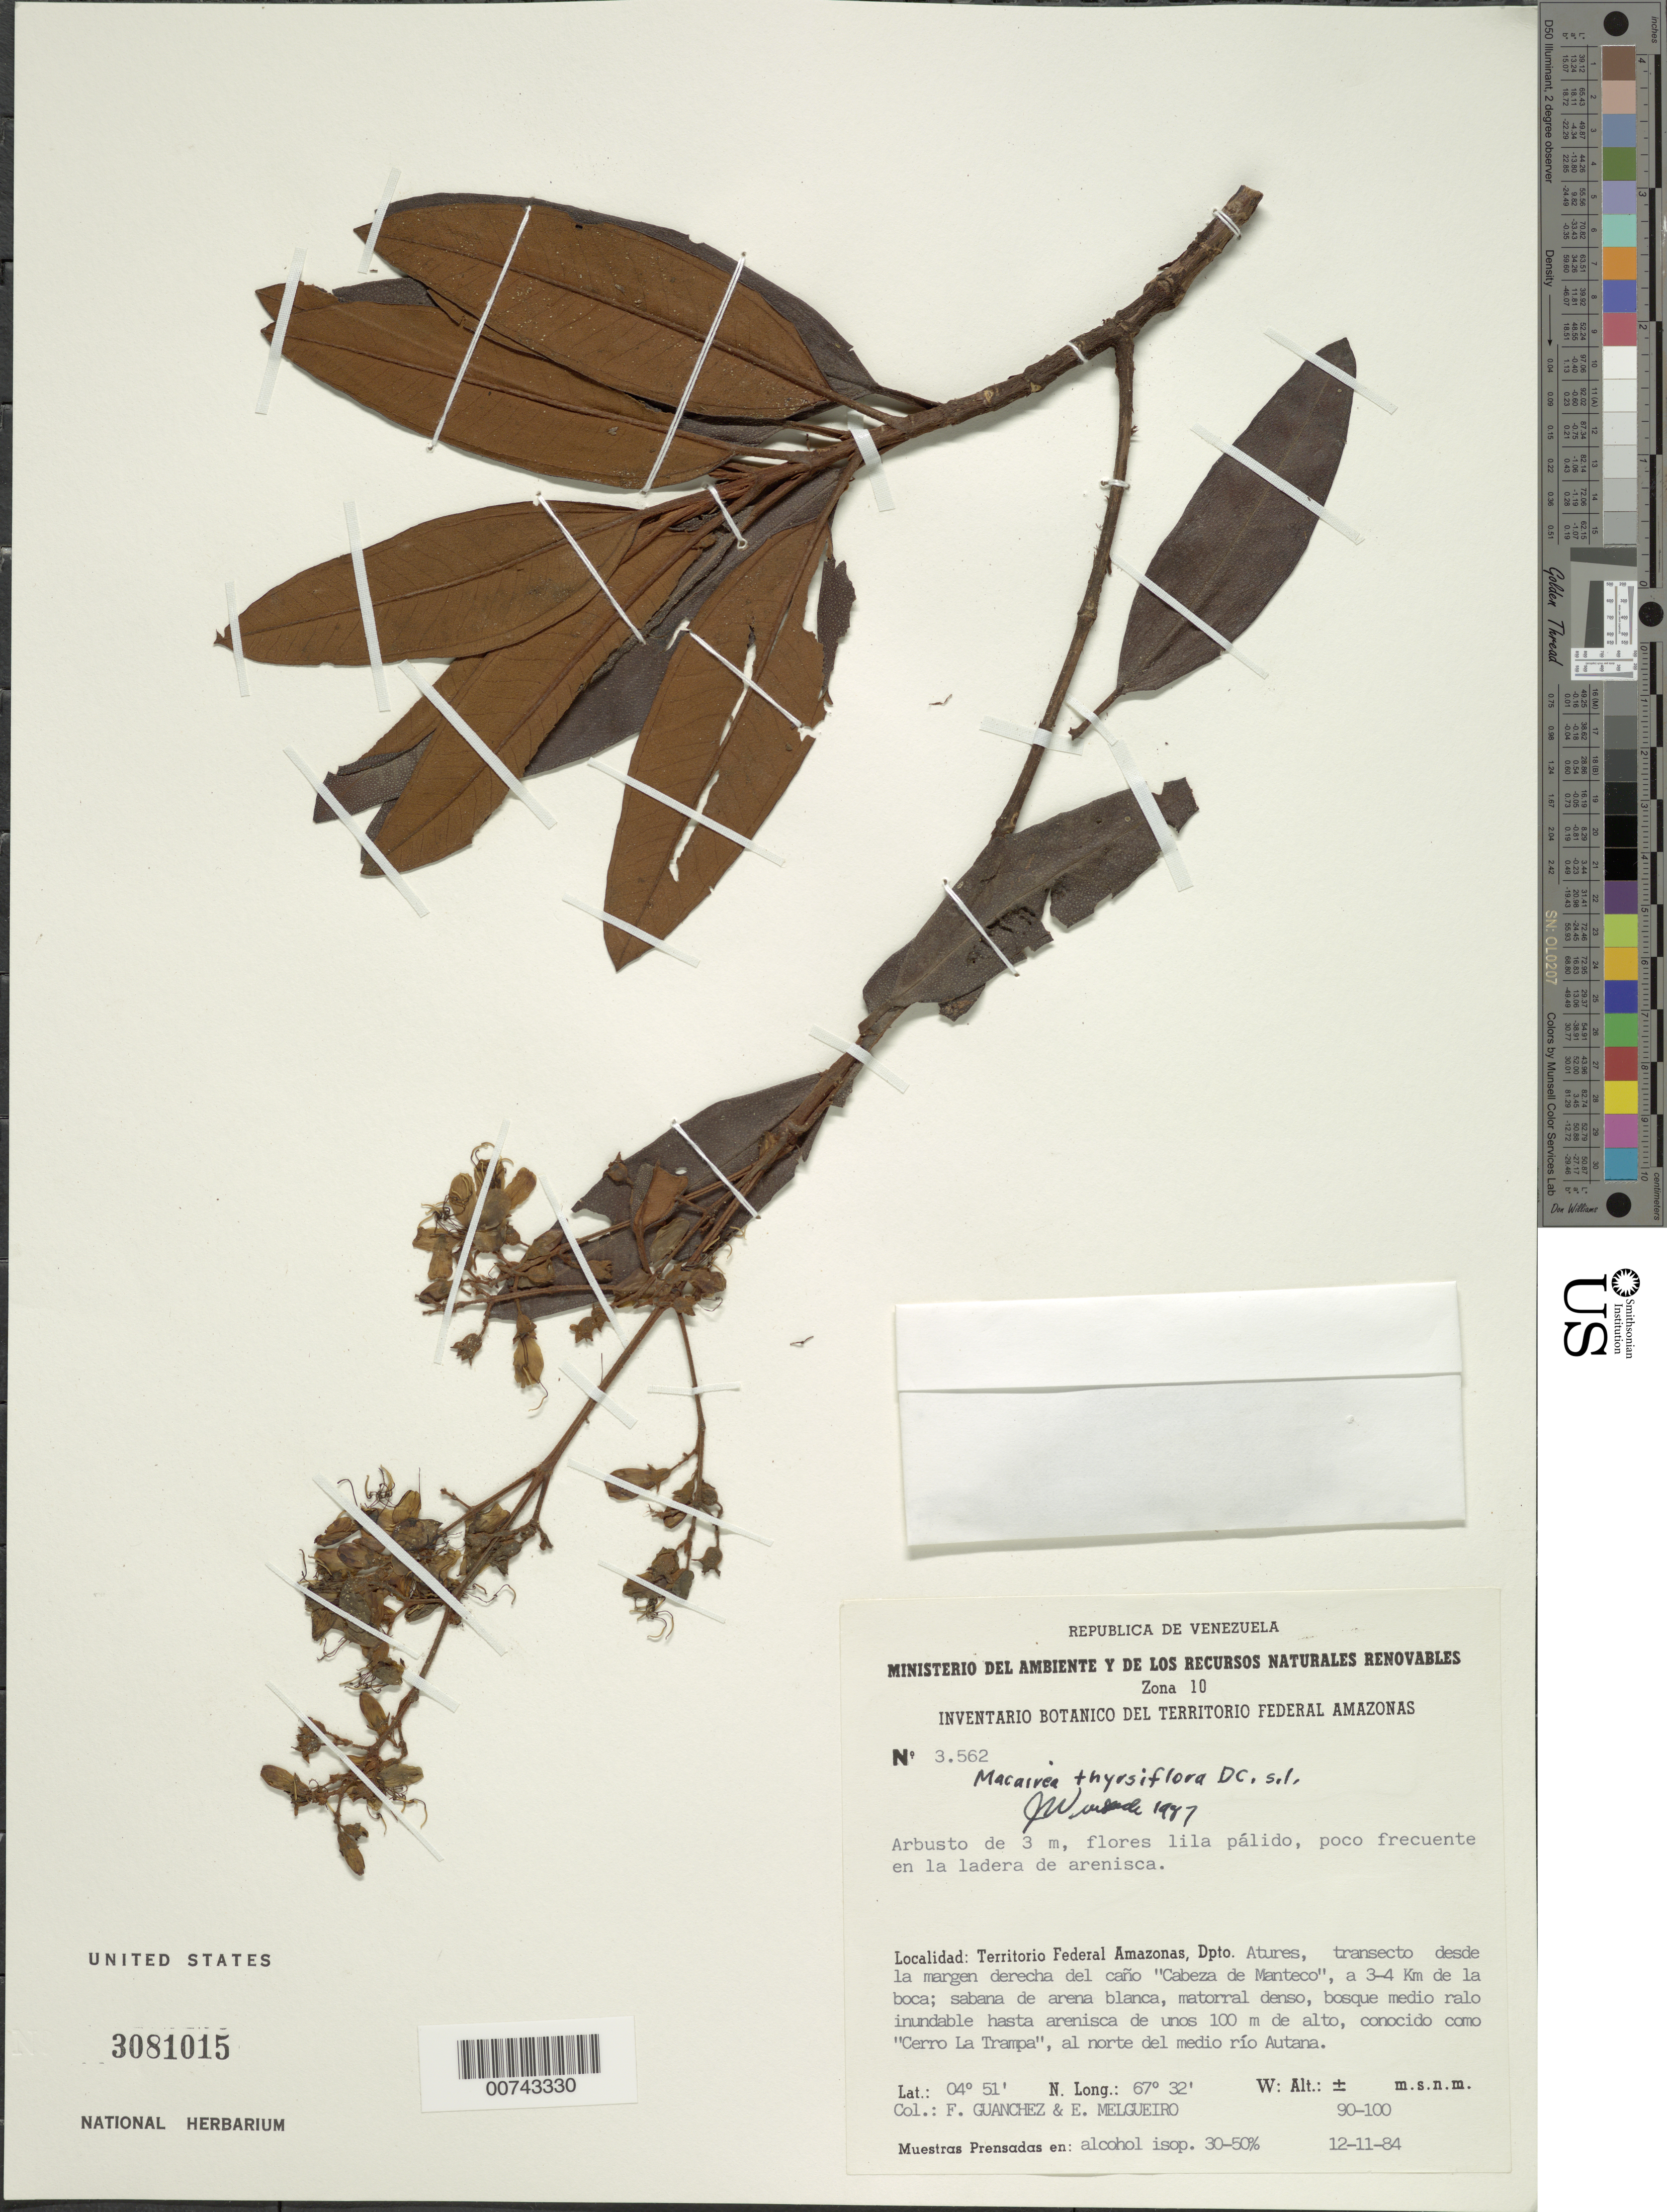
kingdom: Plantae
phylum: Tracheophyta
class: Magnoliopsida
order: Myrtales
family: Melastomataceae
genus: Macairea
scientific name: Macairea thyrsiflora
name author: DC.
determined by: Nunes da Silva, Diego, (RB), Jardim Botanico do Rio de Janeiro - Herbario (BRAZIL)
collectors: F. Guánchez M.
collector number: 3562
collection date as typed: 12-Nov-84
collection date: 1984-11-12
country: Venezuela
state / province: Amazonas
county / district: Atures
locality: "Cabeza de Manteco", transecto desde la margen derecha del cano, a 3-4km de la boca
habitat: Sabana de arena blanca, matorral denso, bosque medio ralo inudable hasta arsenica de unos 100 m alto, conocido como "Cerro La Trampa,"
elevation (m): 90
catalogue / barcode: US 3081015